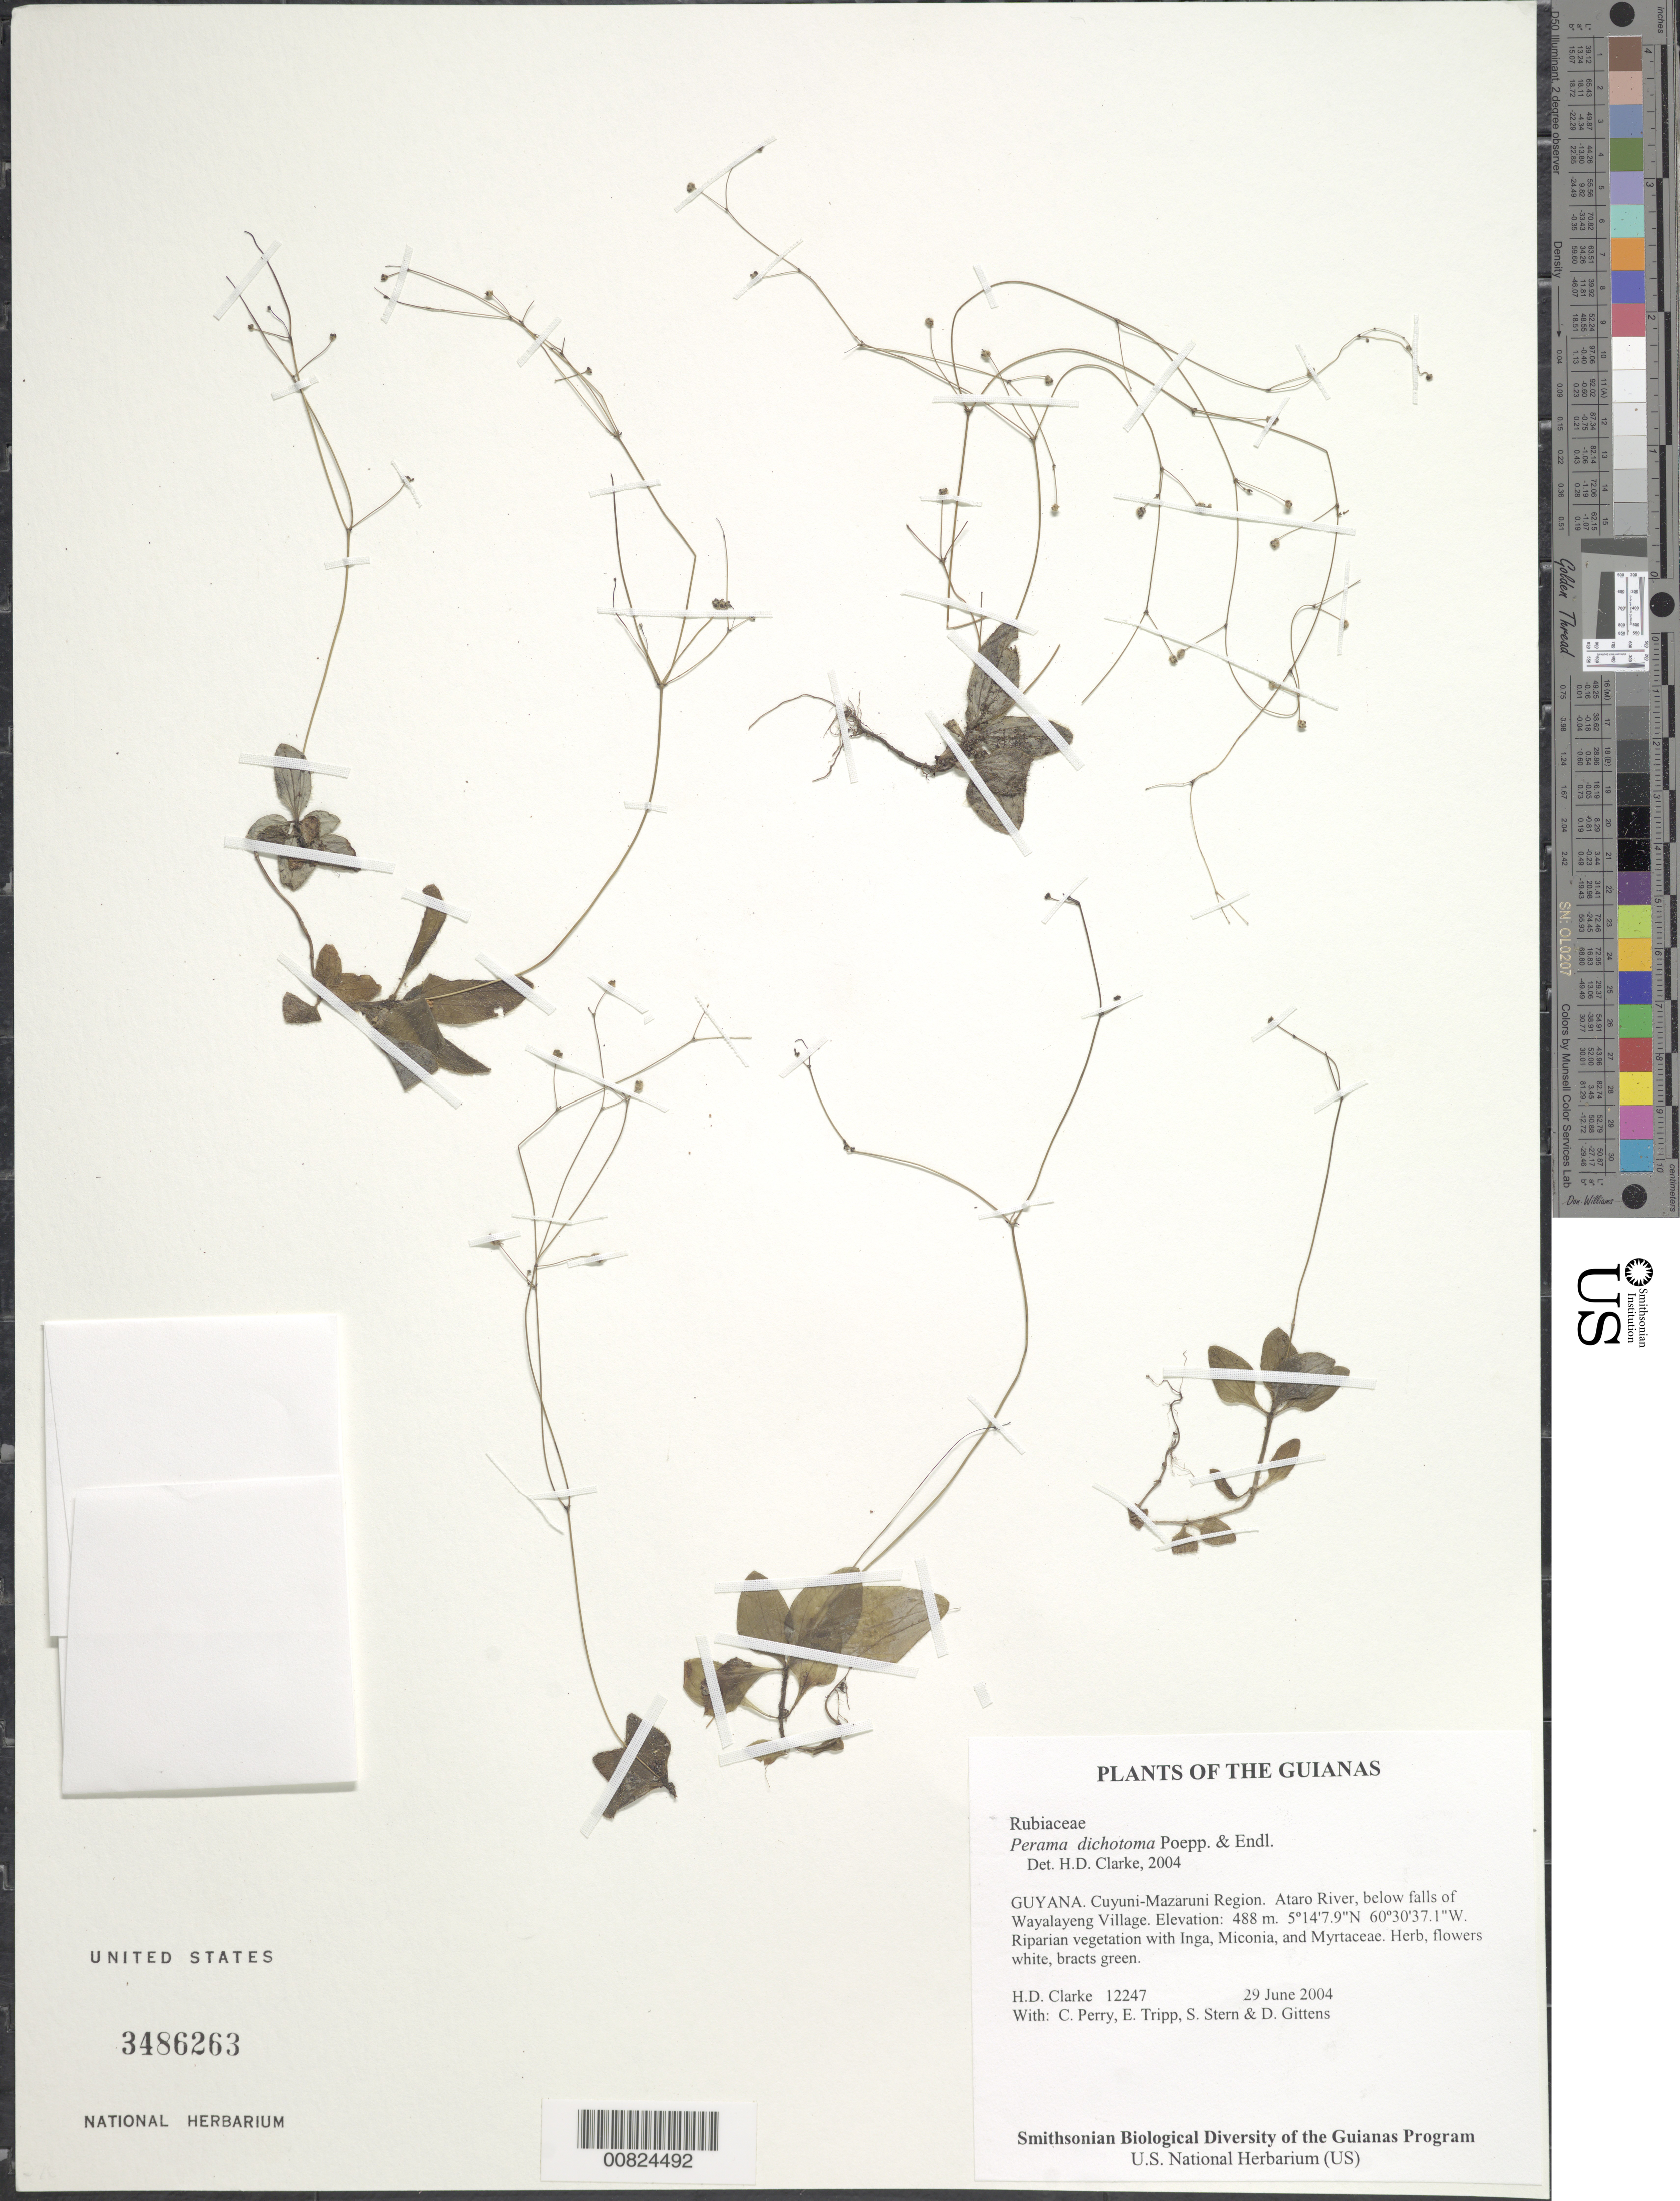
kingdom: Plantae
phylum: Tracheophyta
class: Magnoliopsida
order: Gentianales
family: Rubiaceae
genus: Perama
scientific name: Perama dichotoma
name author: Poepp.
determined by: Clarke, H. D., University of North Carolina (Asheville)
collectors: H. D. Clarke, C. Perry, E. Tripp, S. R. Stern & D. Gittens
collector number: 12247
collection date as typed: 29 June 2004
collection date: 2004-06-29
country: Guyana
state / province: Cuyuni-Mazaruni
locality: Ataro River, below falls of Wayalayeng Village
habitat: Riparian vegetation with Inga, Miconia, and Myrtaceae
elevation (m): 488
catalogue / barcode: US 3486263